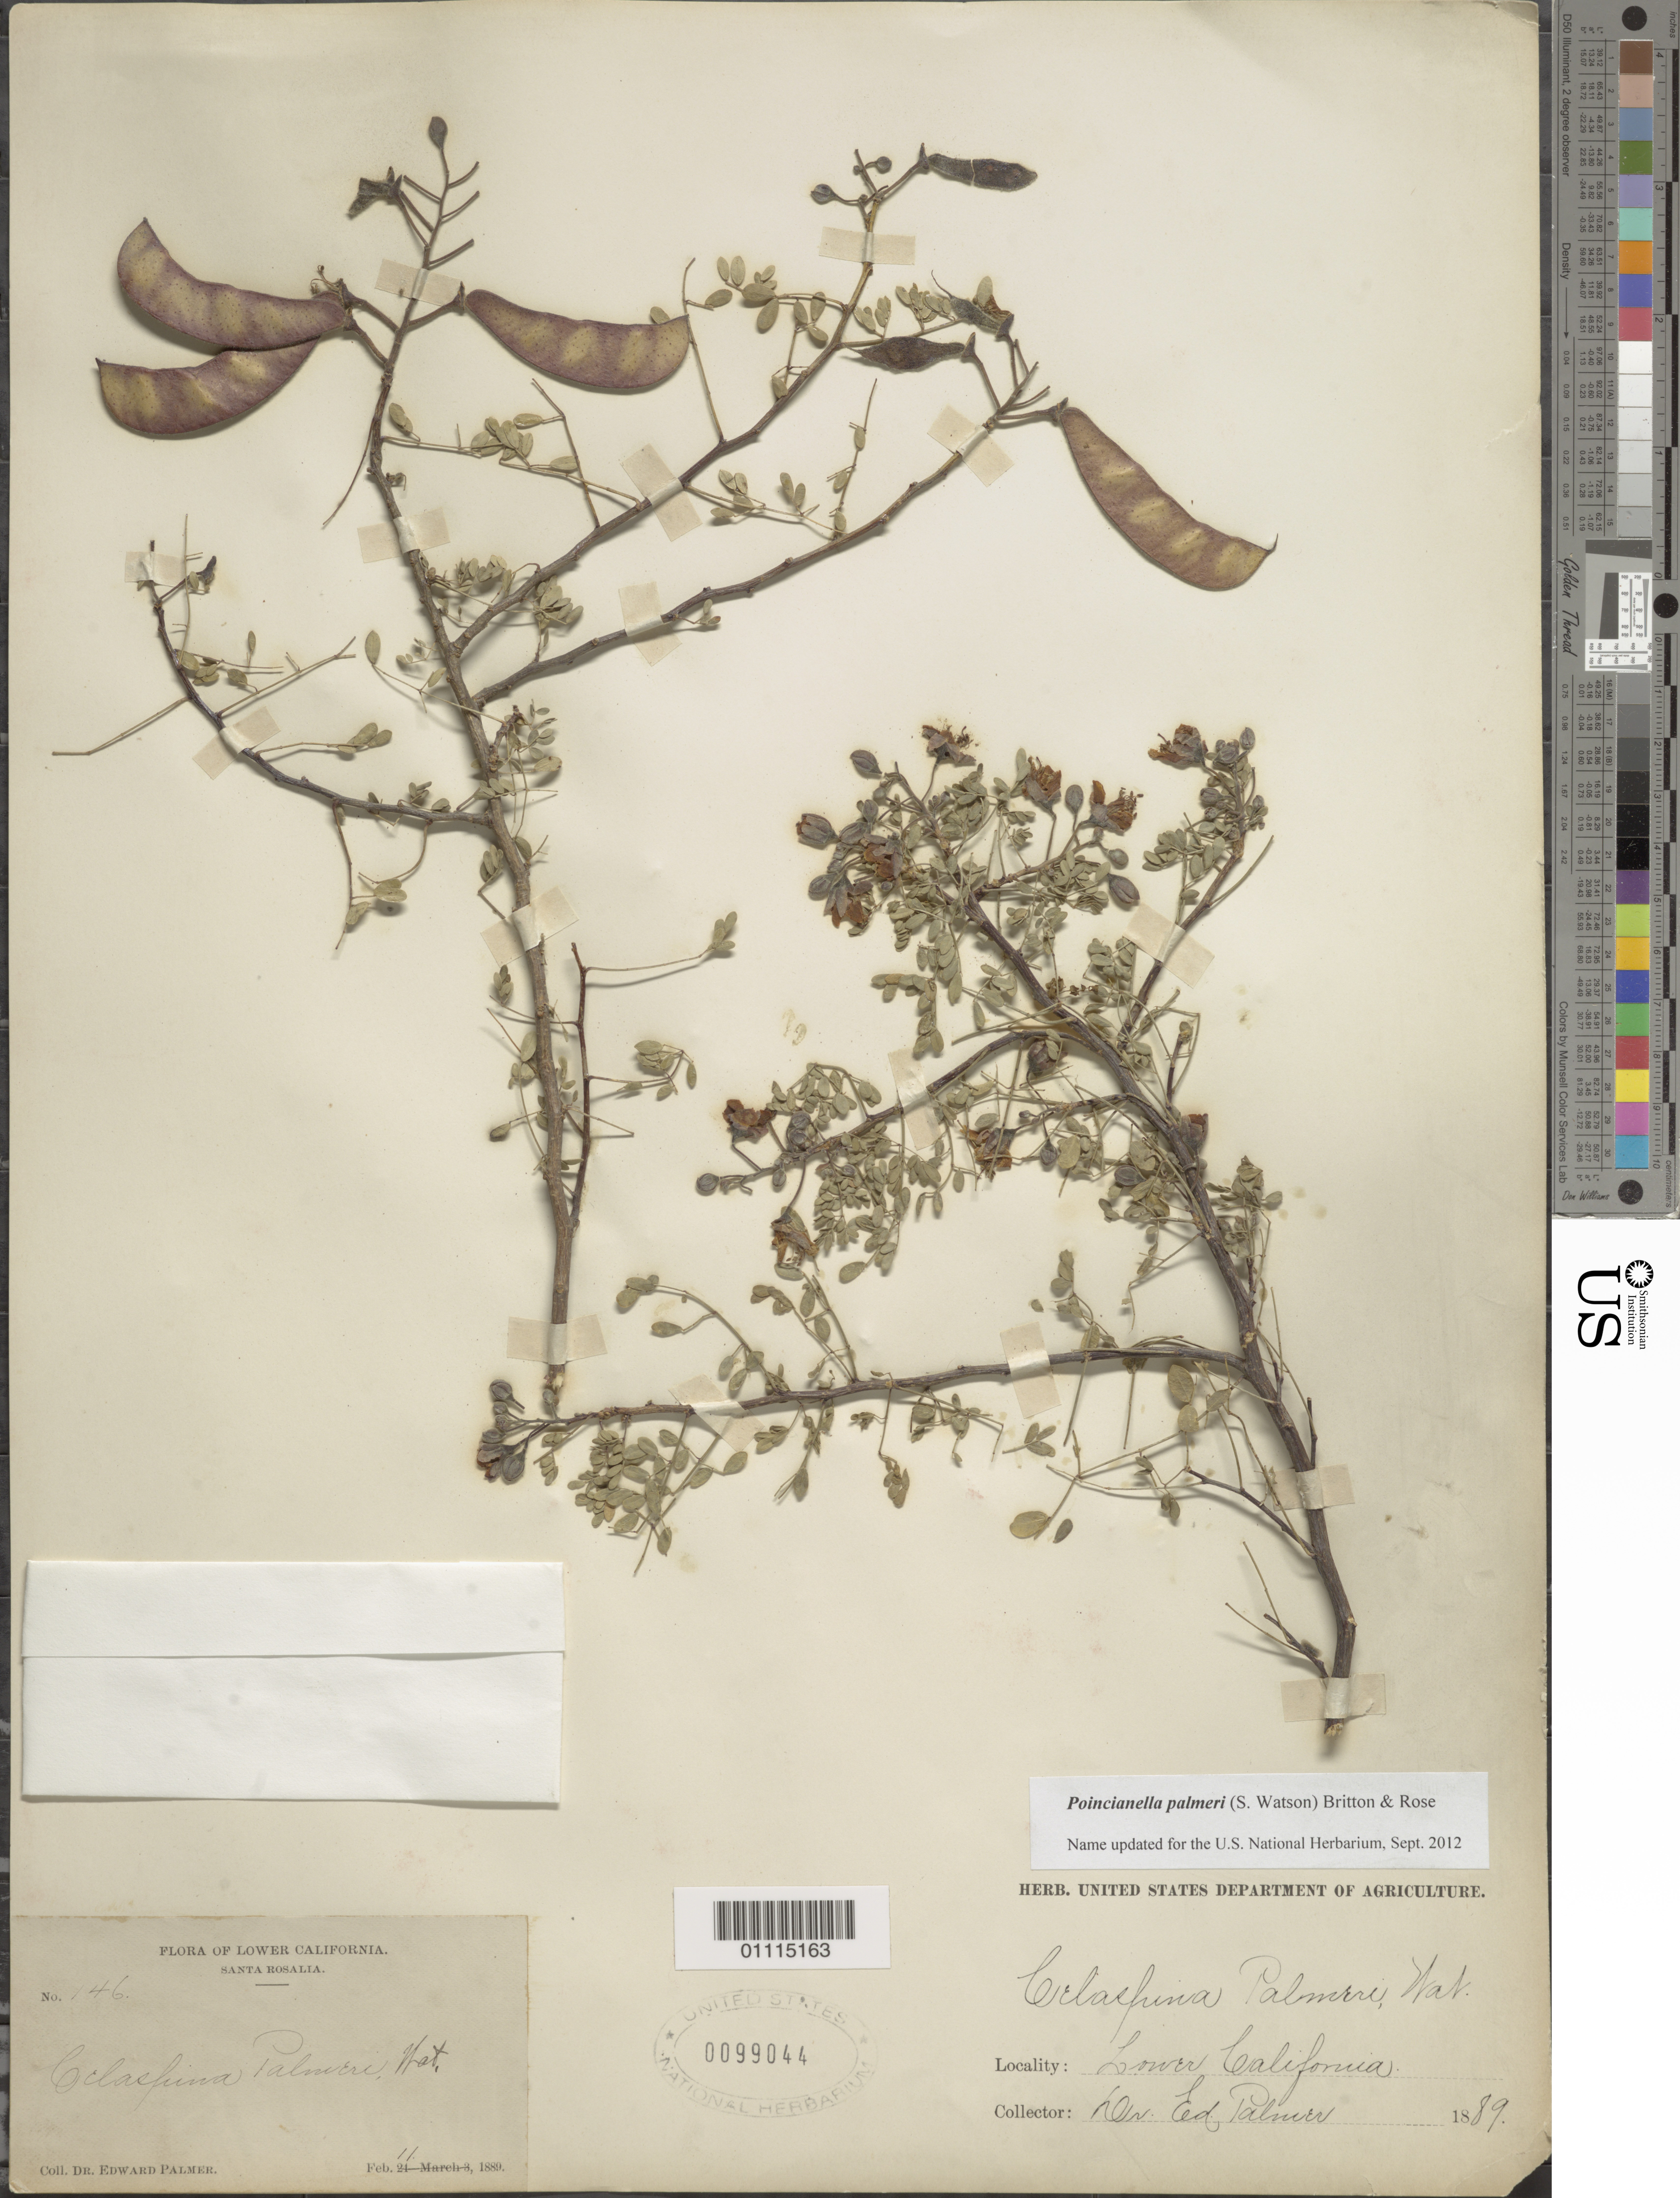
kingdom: Plantae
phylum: Tracheophyta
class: Magnoliopsida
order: Fabales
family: Fabaceae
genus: Erythrostemon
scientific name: Erythrostemon palmeri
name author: (S. Watson) Gagnon & G.P. Lewis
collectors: E. Palmer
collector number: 146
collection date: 1889-02-11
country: Mexico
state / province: Baja California Sur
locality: Santa Rosalia.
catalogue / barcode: US 99044